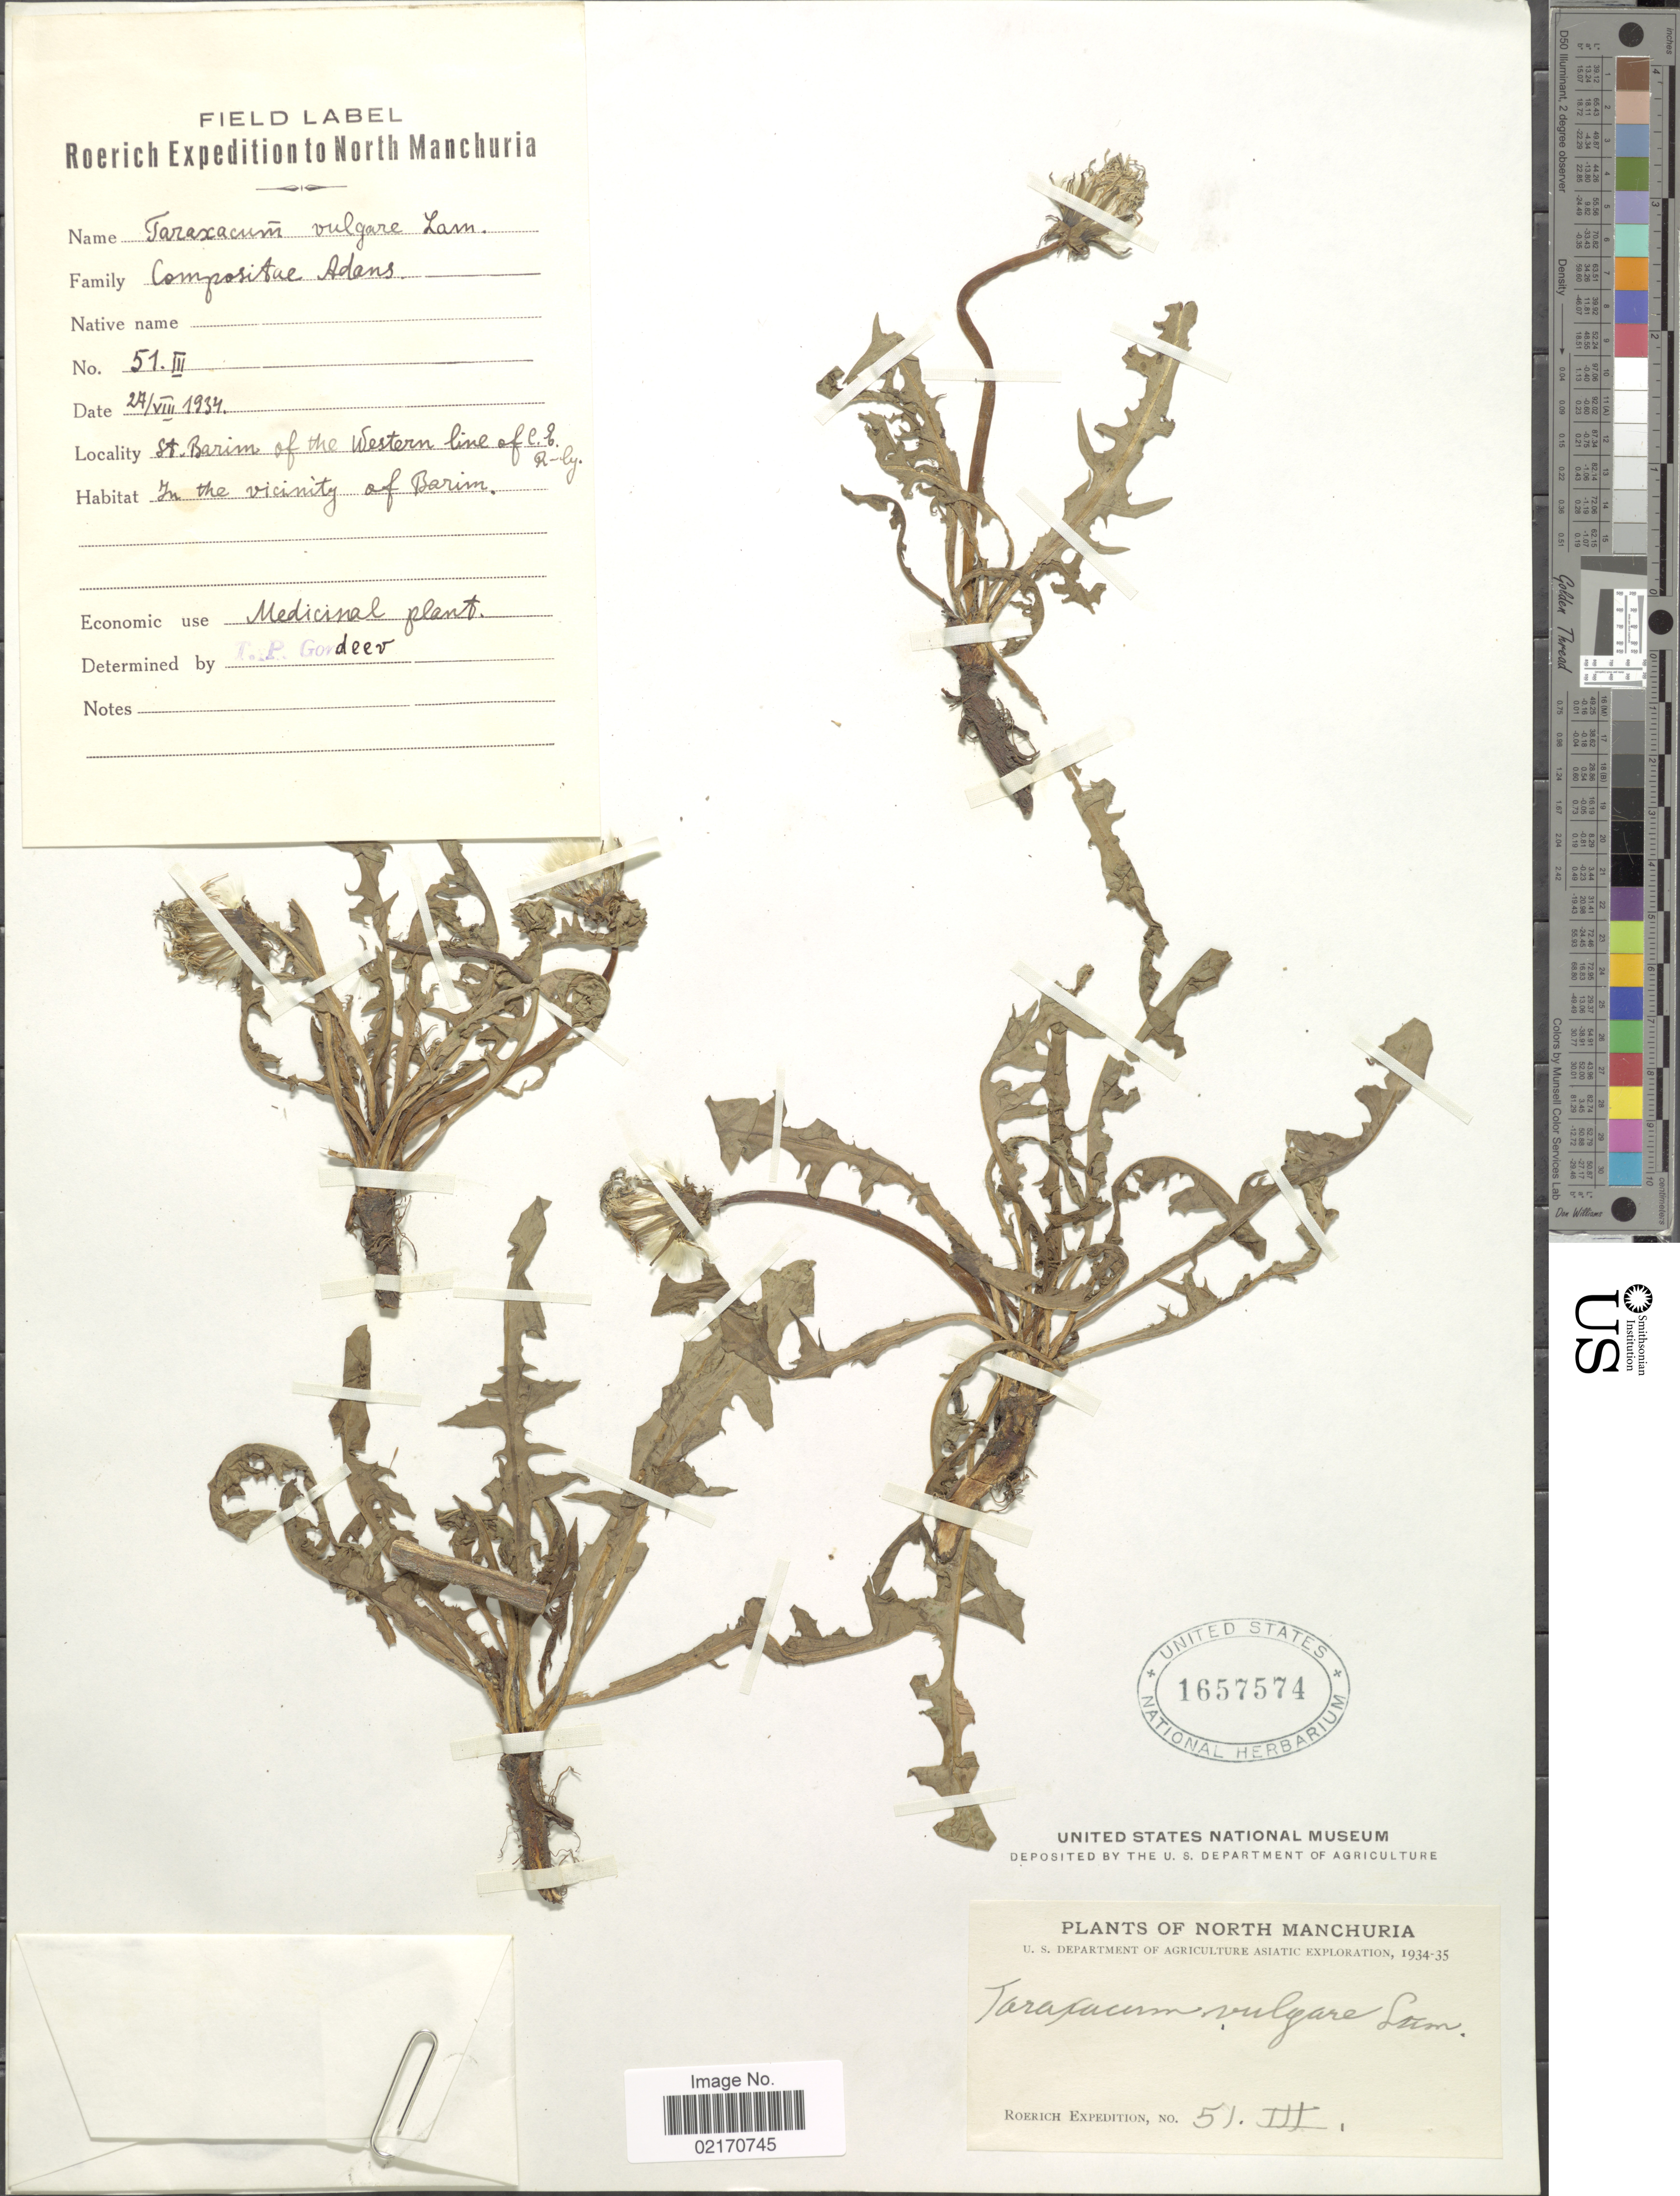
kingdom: Plantae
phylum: Tracheophyta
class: Magnoliopsida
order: Asterales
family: Asteraceae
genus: Taraxacum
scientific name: Taraxacum vulgare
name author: (Lam.) Schrank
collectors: Roerich Expedition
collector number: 51.III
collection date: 1934/1935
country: China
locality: North Manchuria.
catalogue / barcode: US 1657574